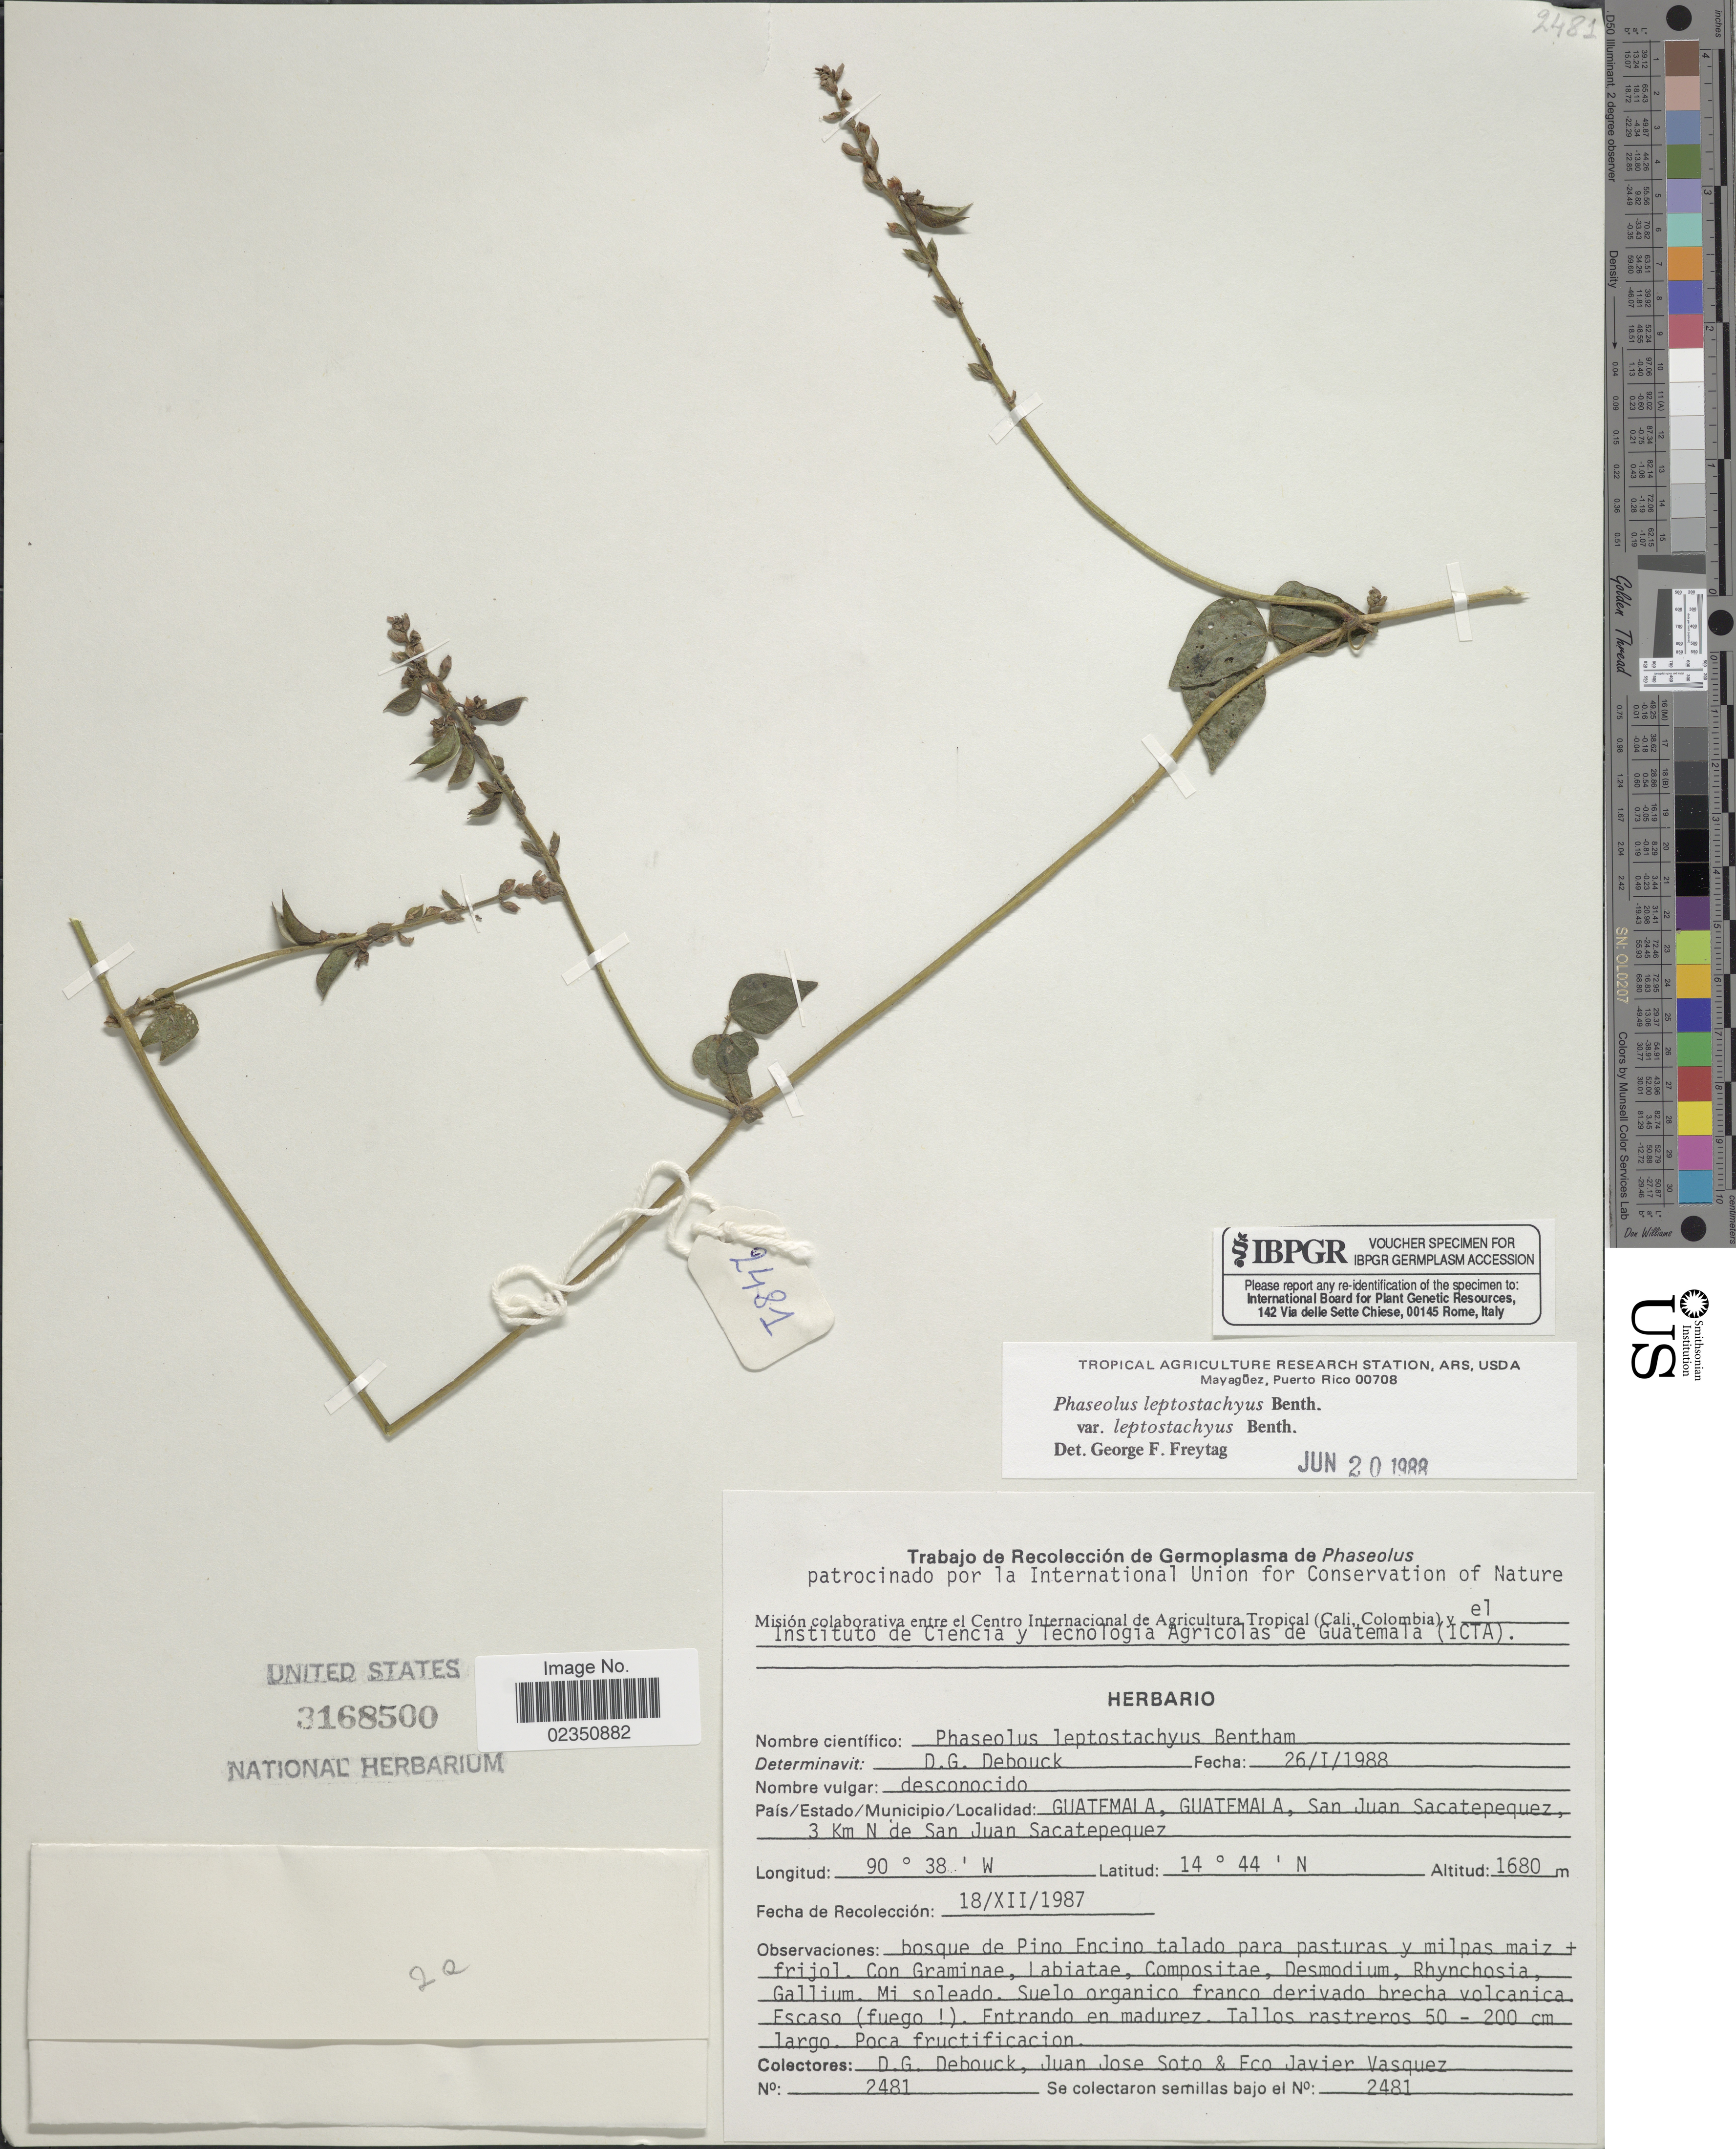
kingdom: Plantae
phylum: Tracheophyta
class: Magnoliopsida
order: Fabales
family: Fabaceae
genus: Phaseolus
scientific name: Phaseolus leptostachyus var. leptostachyus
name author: Benth.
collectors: D. Debouck, J. Soto & F. Vasquez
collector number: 2481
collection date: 1987-12-18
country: Guatemala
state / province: Guatemala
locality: San Juan Sacatepequez, 3 Km N de San Juan Sacatepequez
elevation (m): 1680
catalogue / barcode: US 3168500